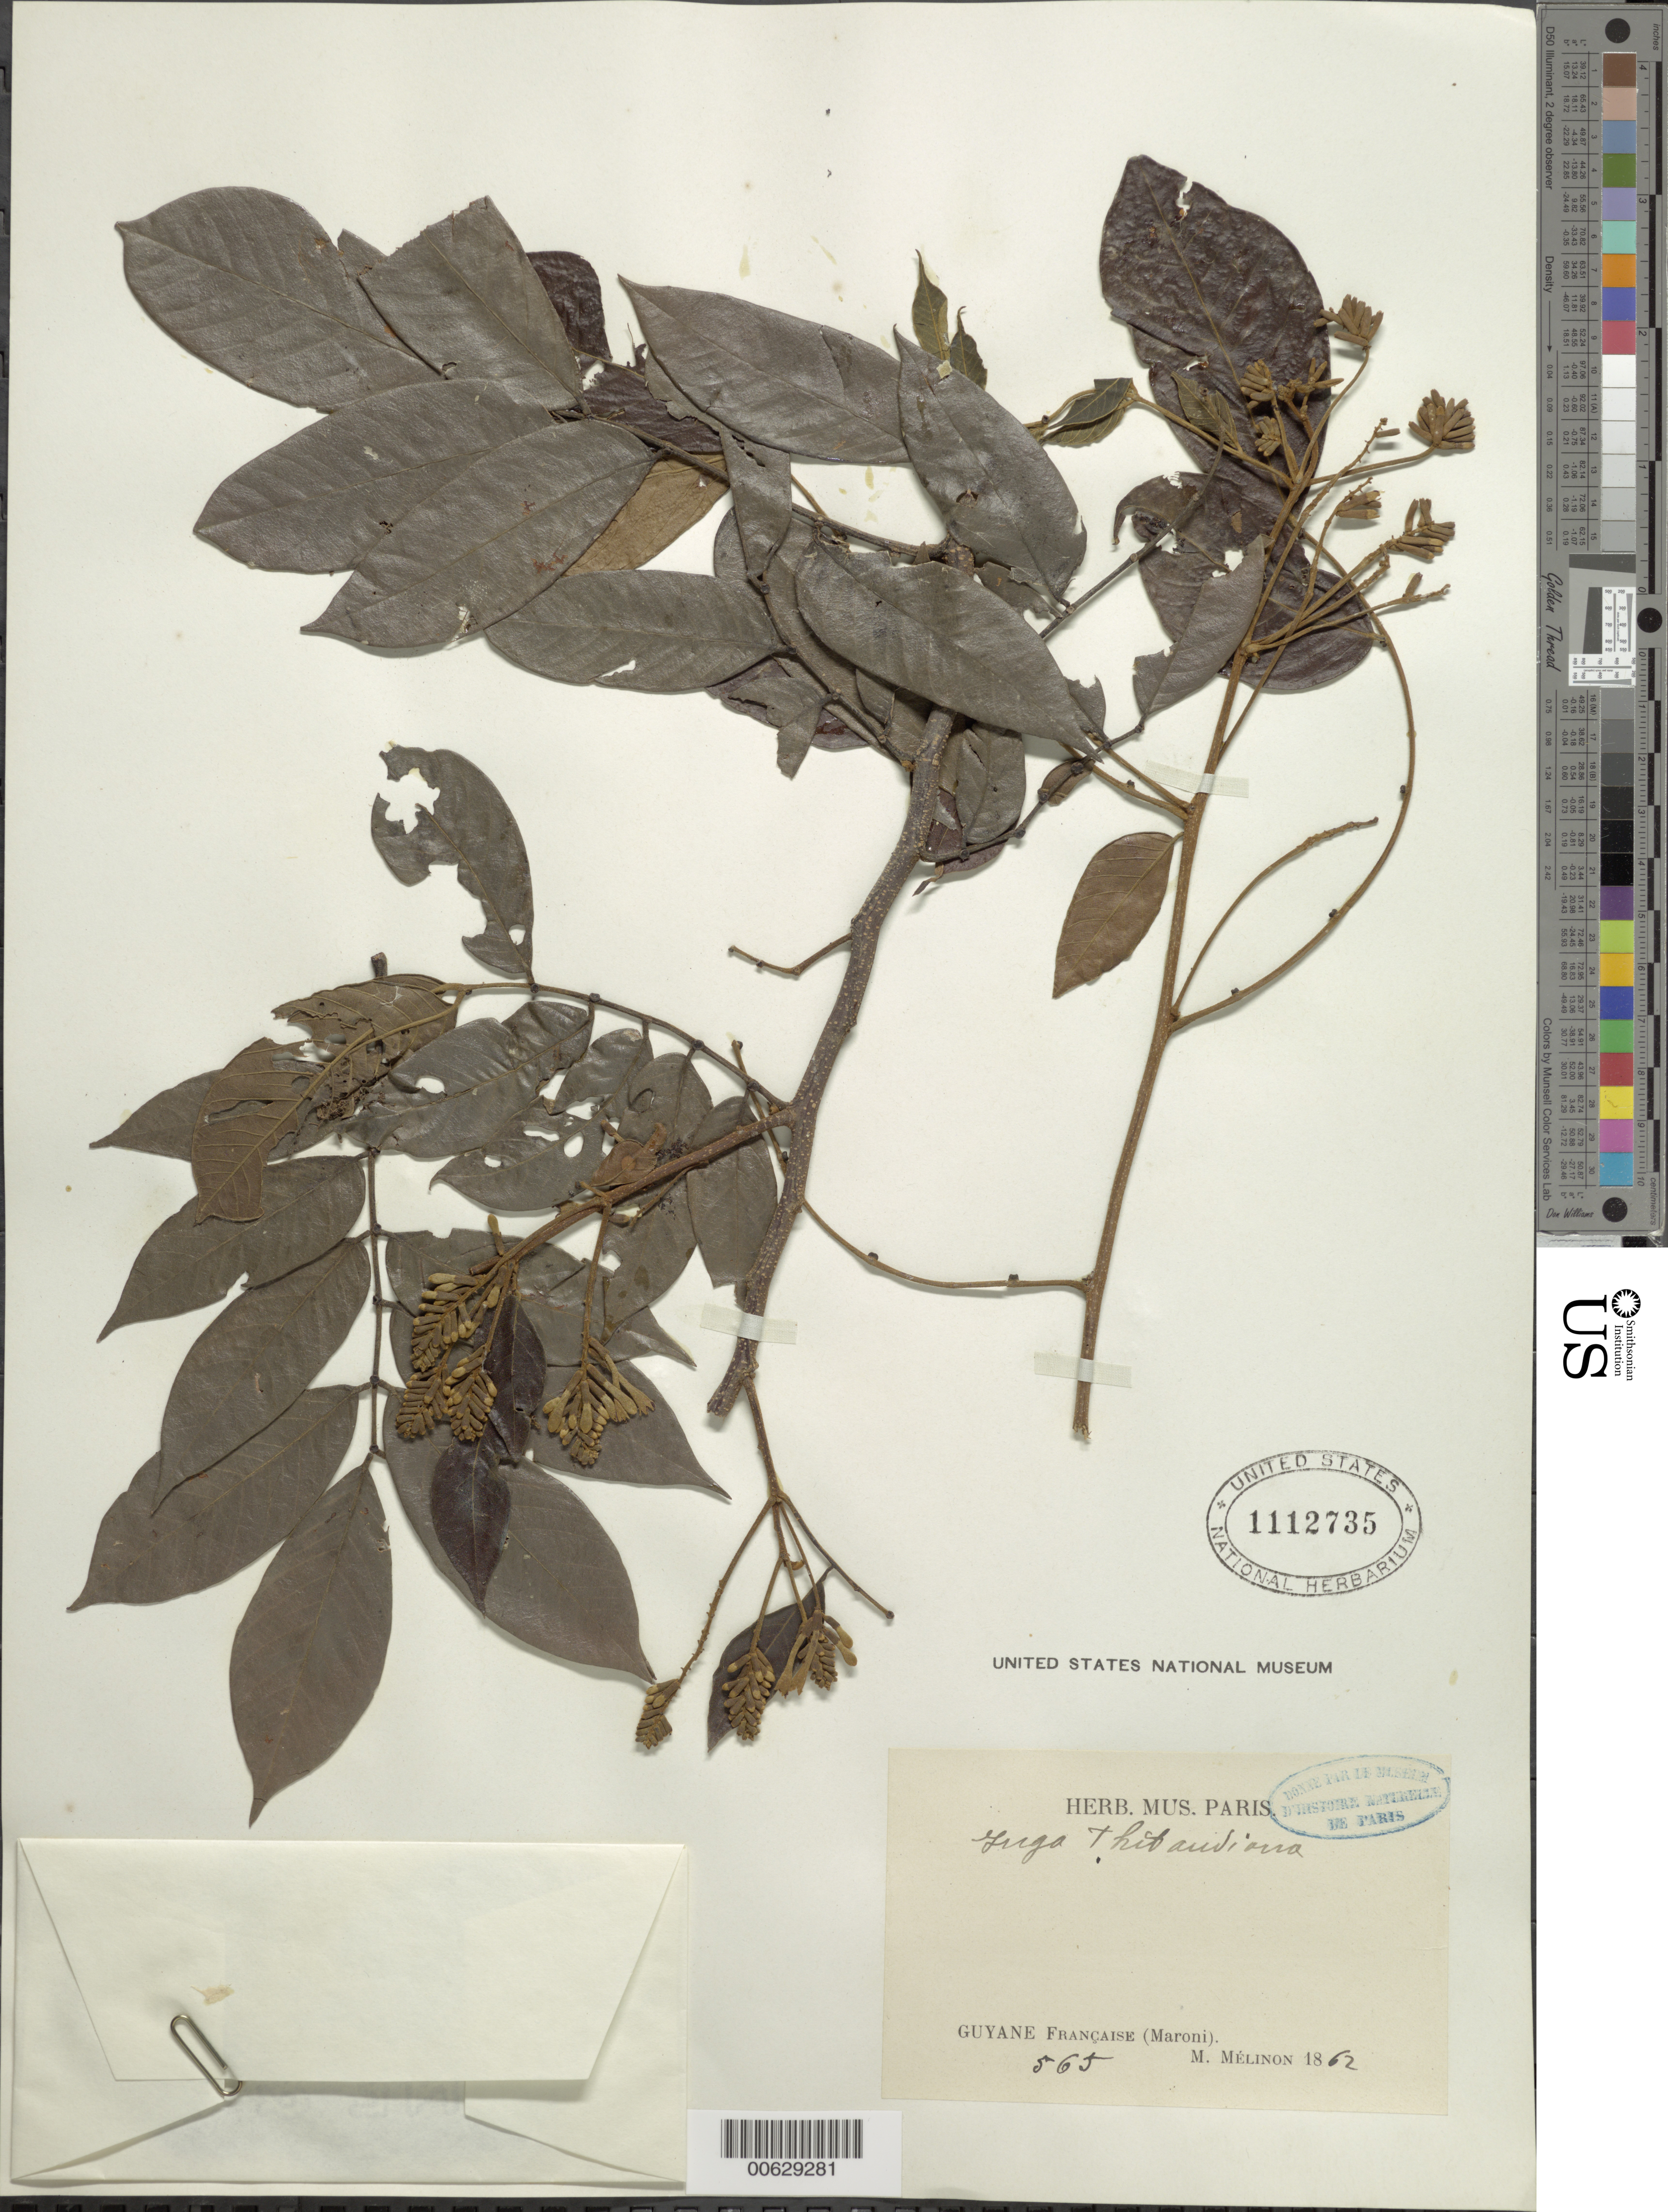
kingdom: Plantae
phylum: Tracheophyta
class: Magnoliopsida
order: Fabales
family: Fabaceae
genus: Inga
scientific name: Inga thibaudiana subsp. thibaudiana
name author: DC.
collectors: E. Mélinon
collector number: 565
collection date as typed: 1862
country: French Guiana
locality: Maroni R.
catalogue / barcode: US 1112735